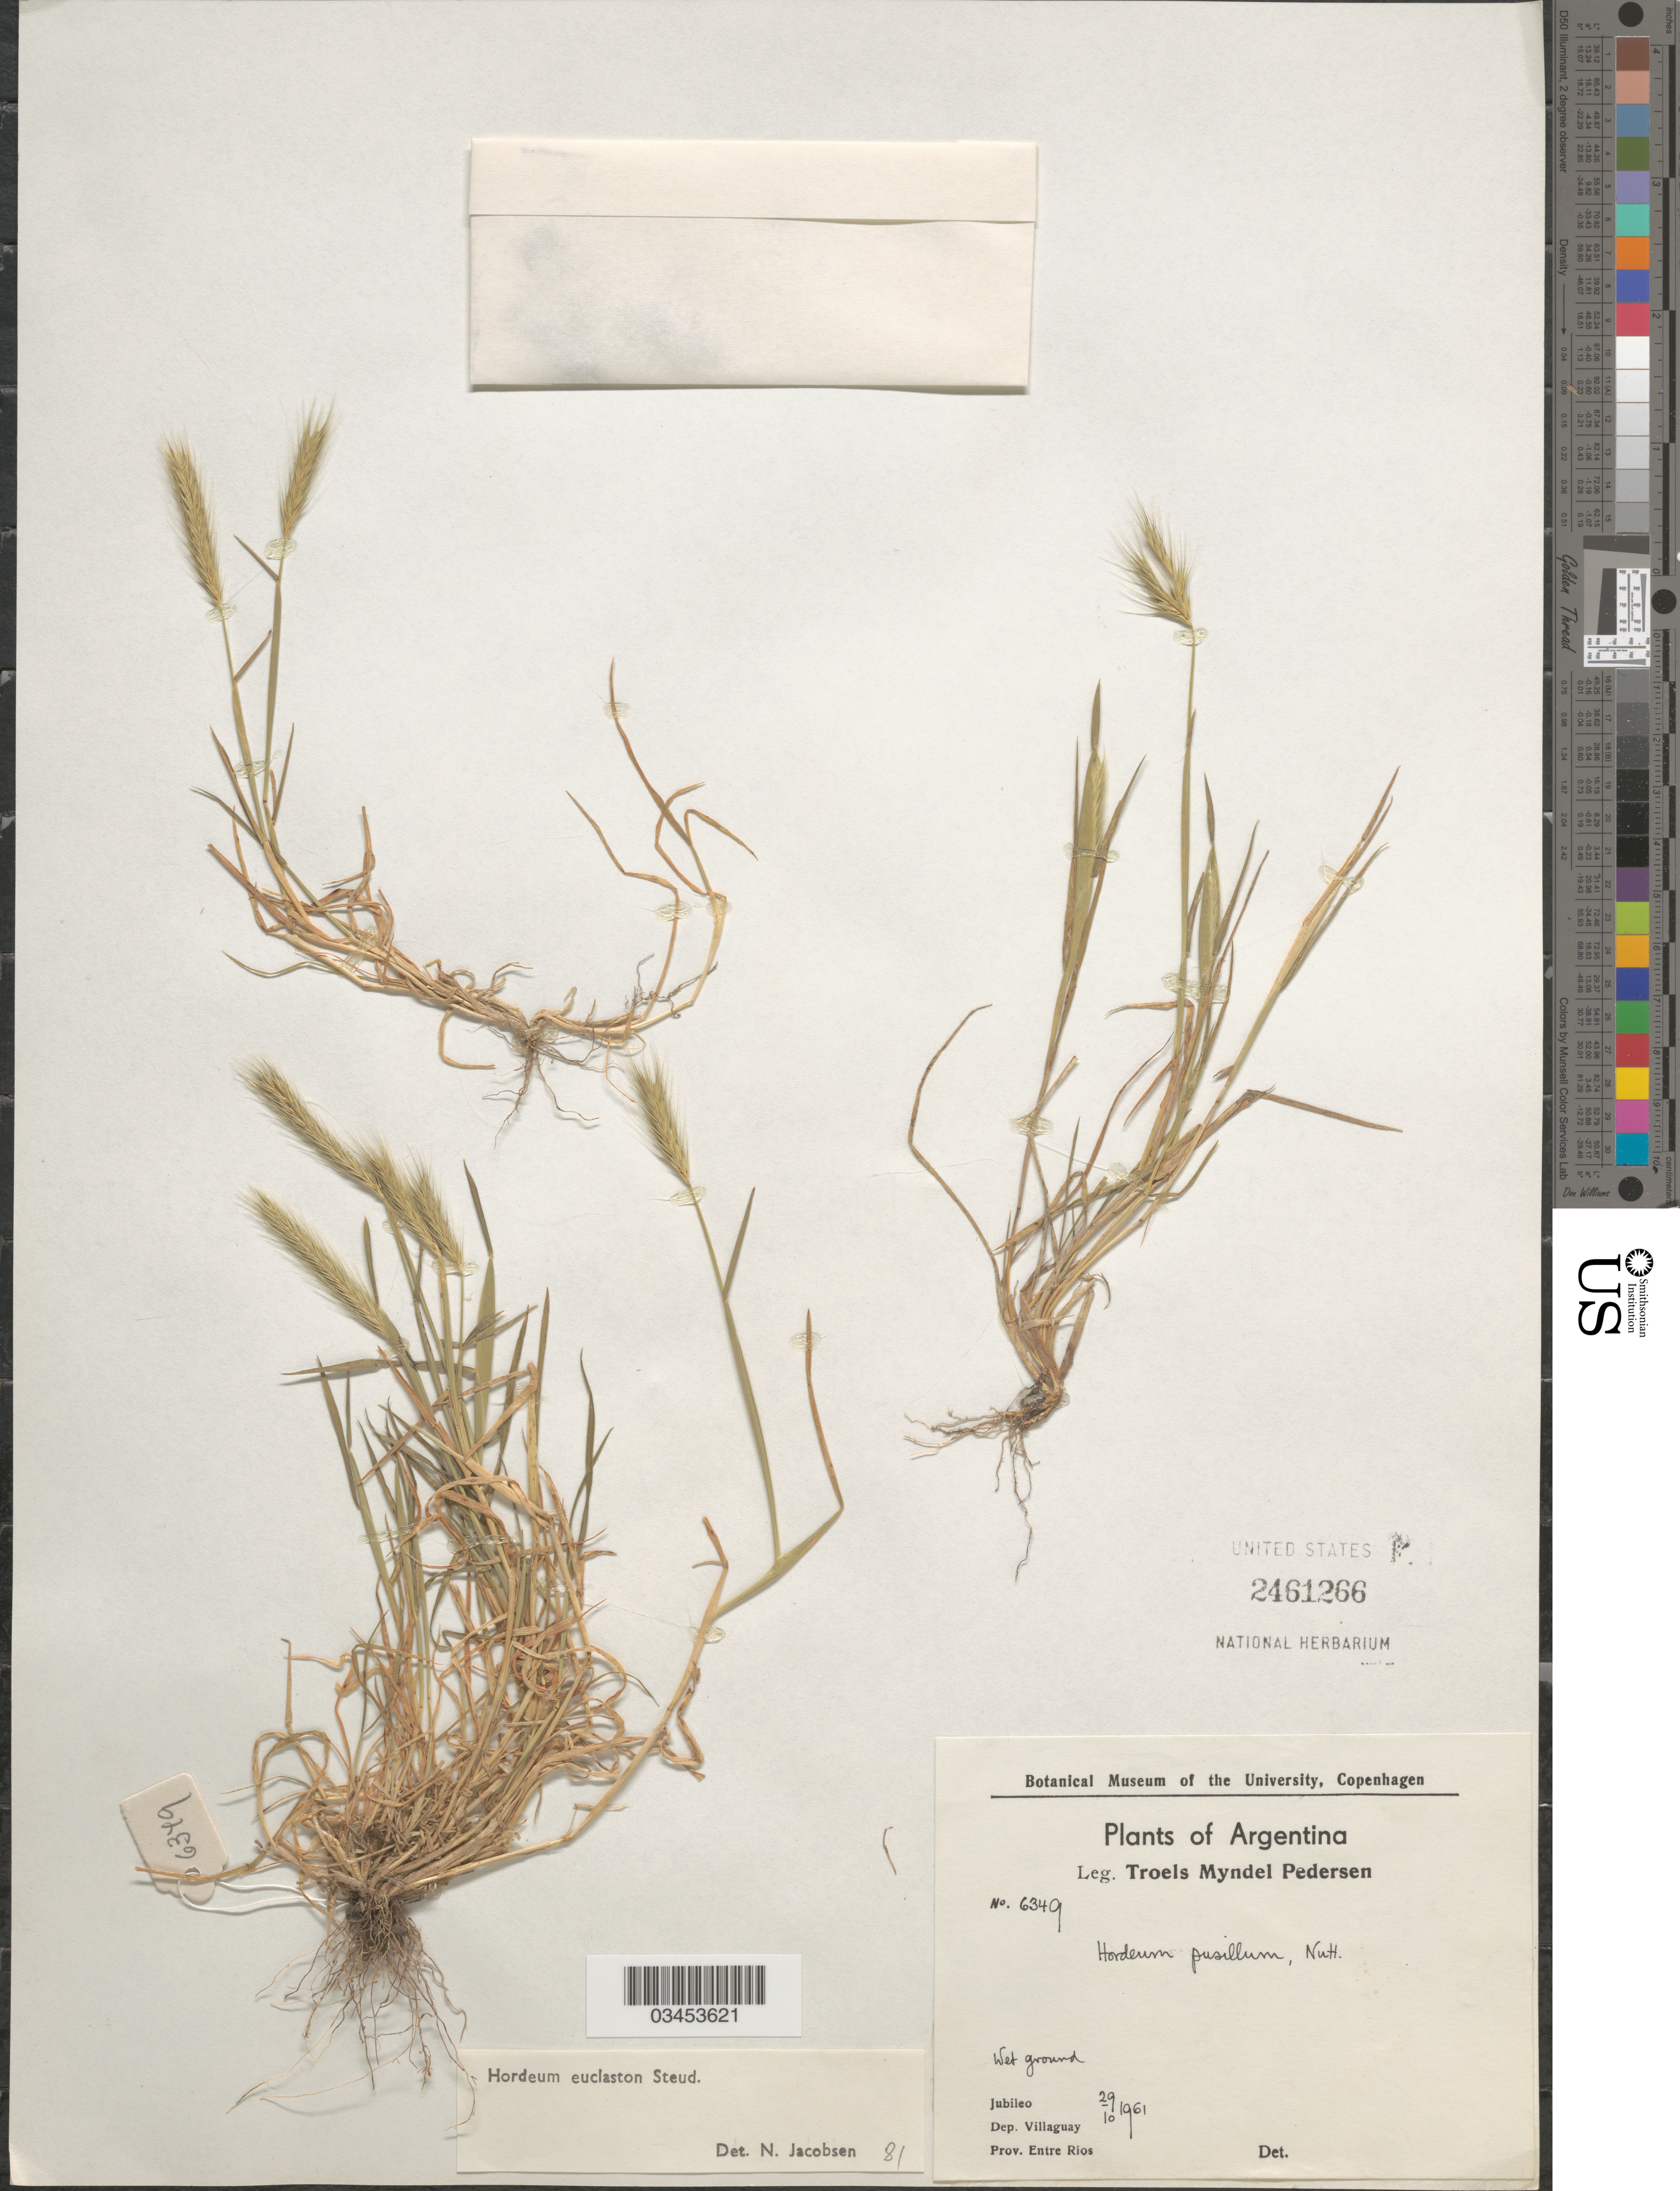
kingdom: Plantae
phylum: Tracheophyta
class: Liliopsida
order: Poales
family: Poaceae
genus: Hordeum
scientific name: Hordeum euclaston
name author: Steud.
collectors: T. Pederson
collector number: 6349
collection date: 1961-10-29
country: Argentina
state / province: Entre Rios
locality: Jubileo. Dep. Villaguay.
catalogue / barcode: US 2461266